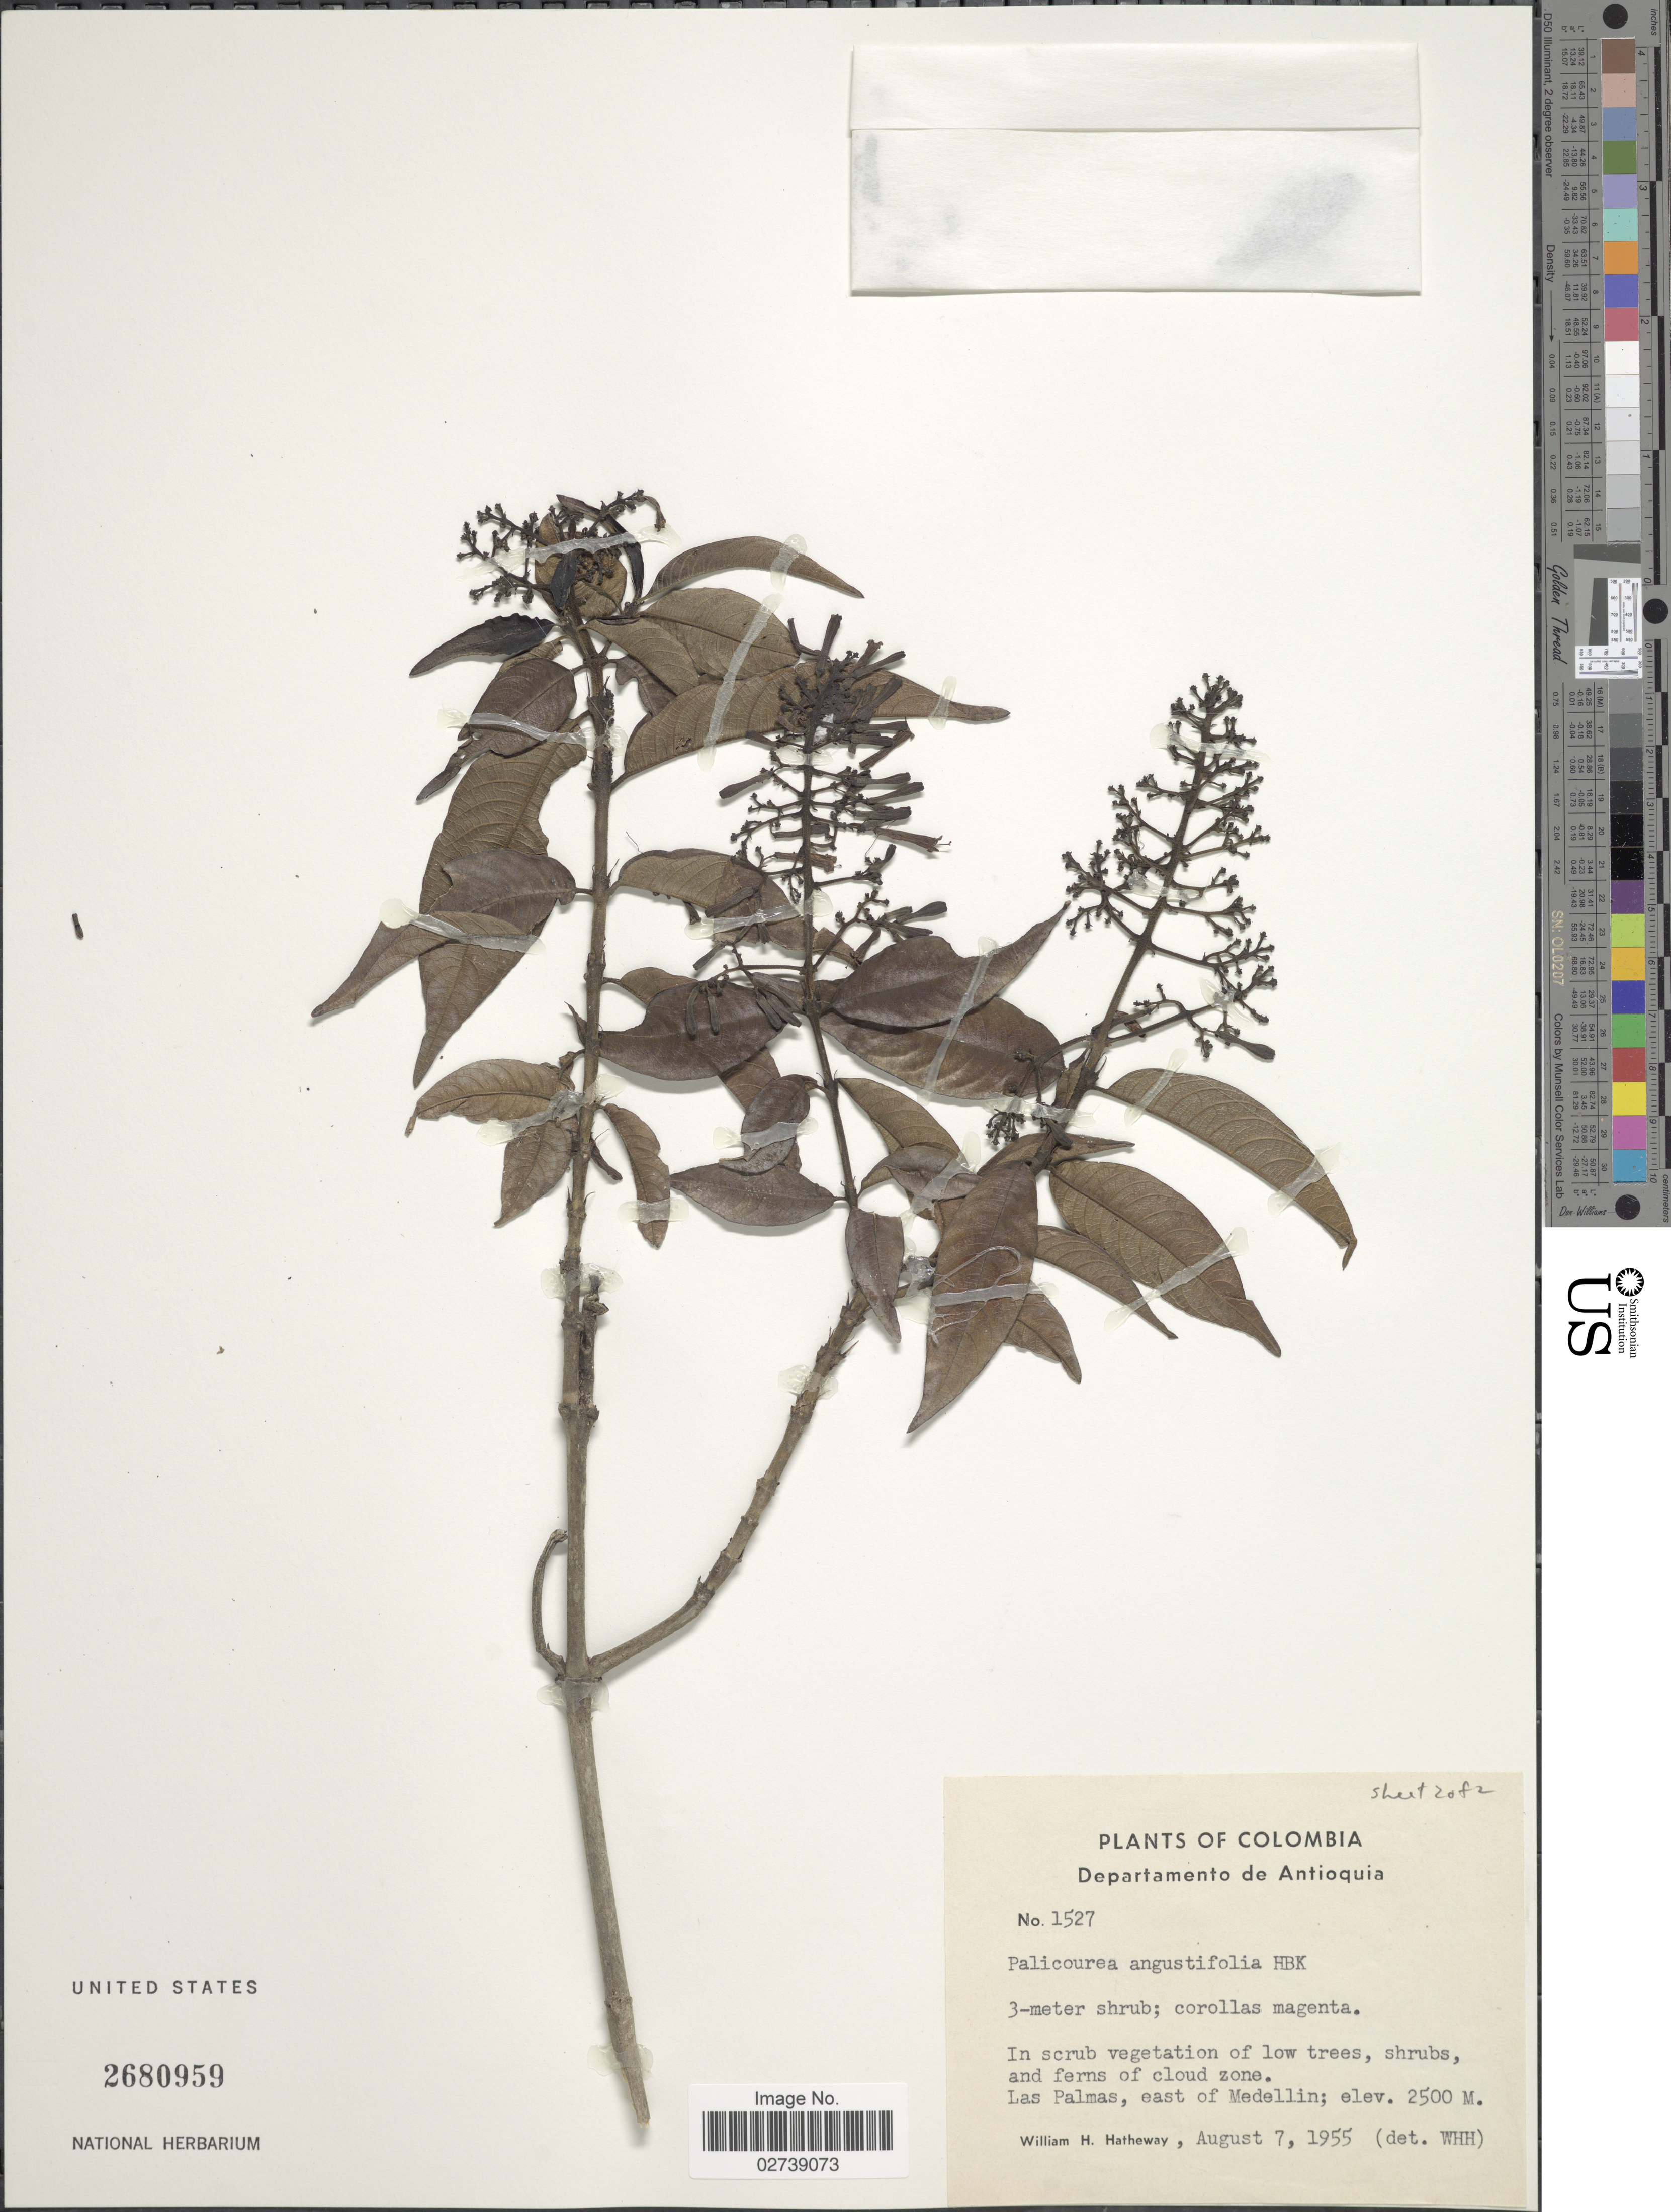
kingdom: Plantae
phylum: Tracheophyta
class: Magnoliopsida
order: Gentianales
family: Rubiaceae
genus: Palicourea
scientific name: Palicourea angustifolia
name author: Kunth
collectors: W. H. Hatheway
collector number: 1527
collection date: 1955-08-07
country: Colombia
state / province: Antioquia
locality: Departamento de Antioquia. Las Palmas, east of Medellin.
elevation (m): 2500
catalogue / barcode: US 2680959